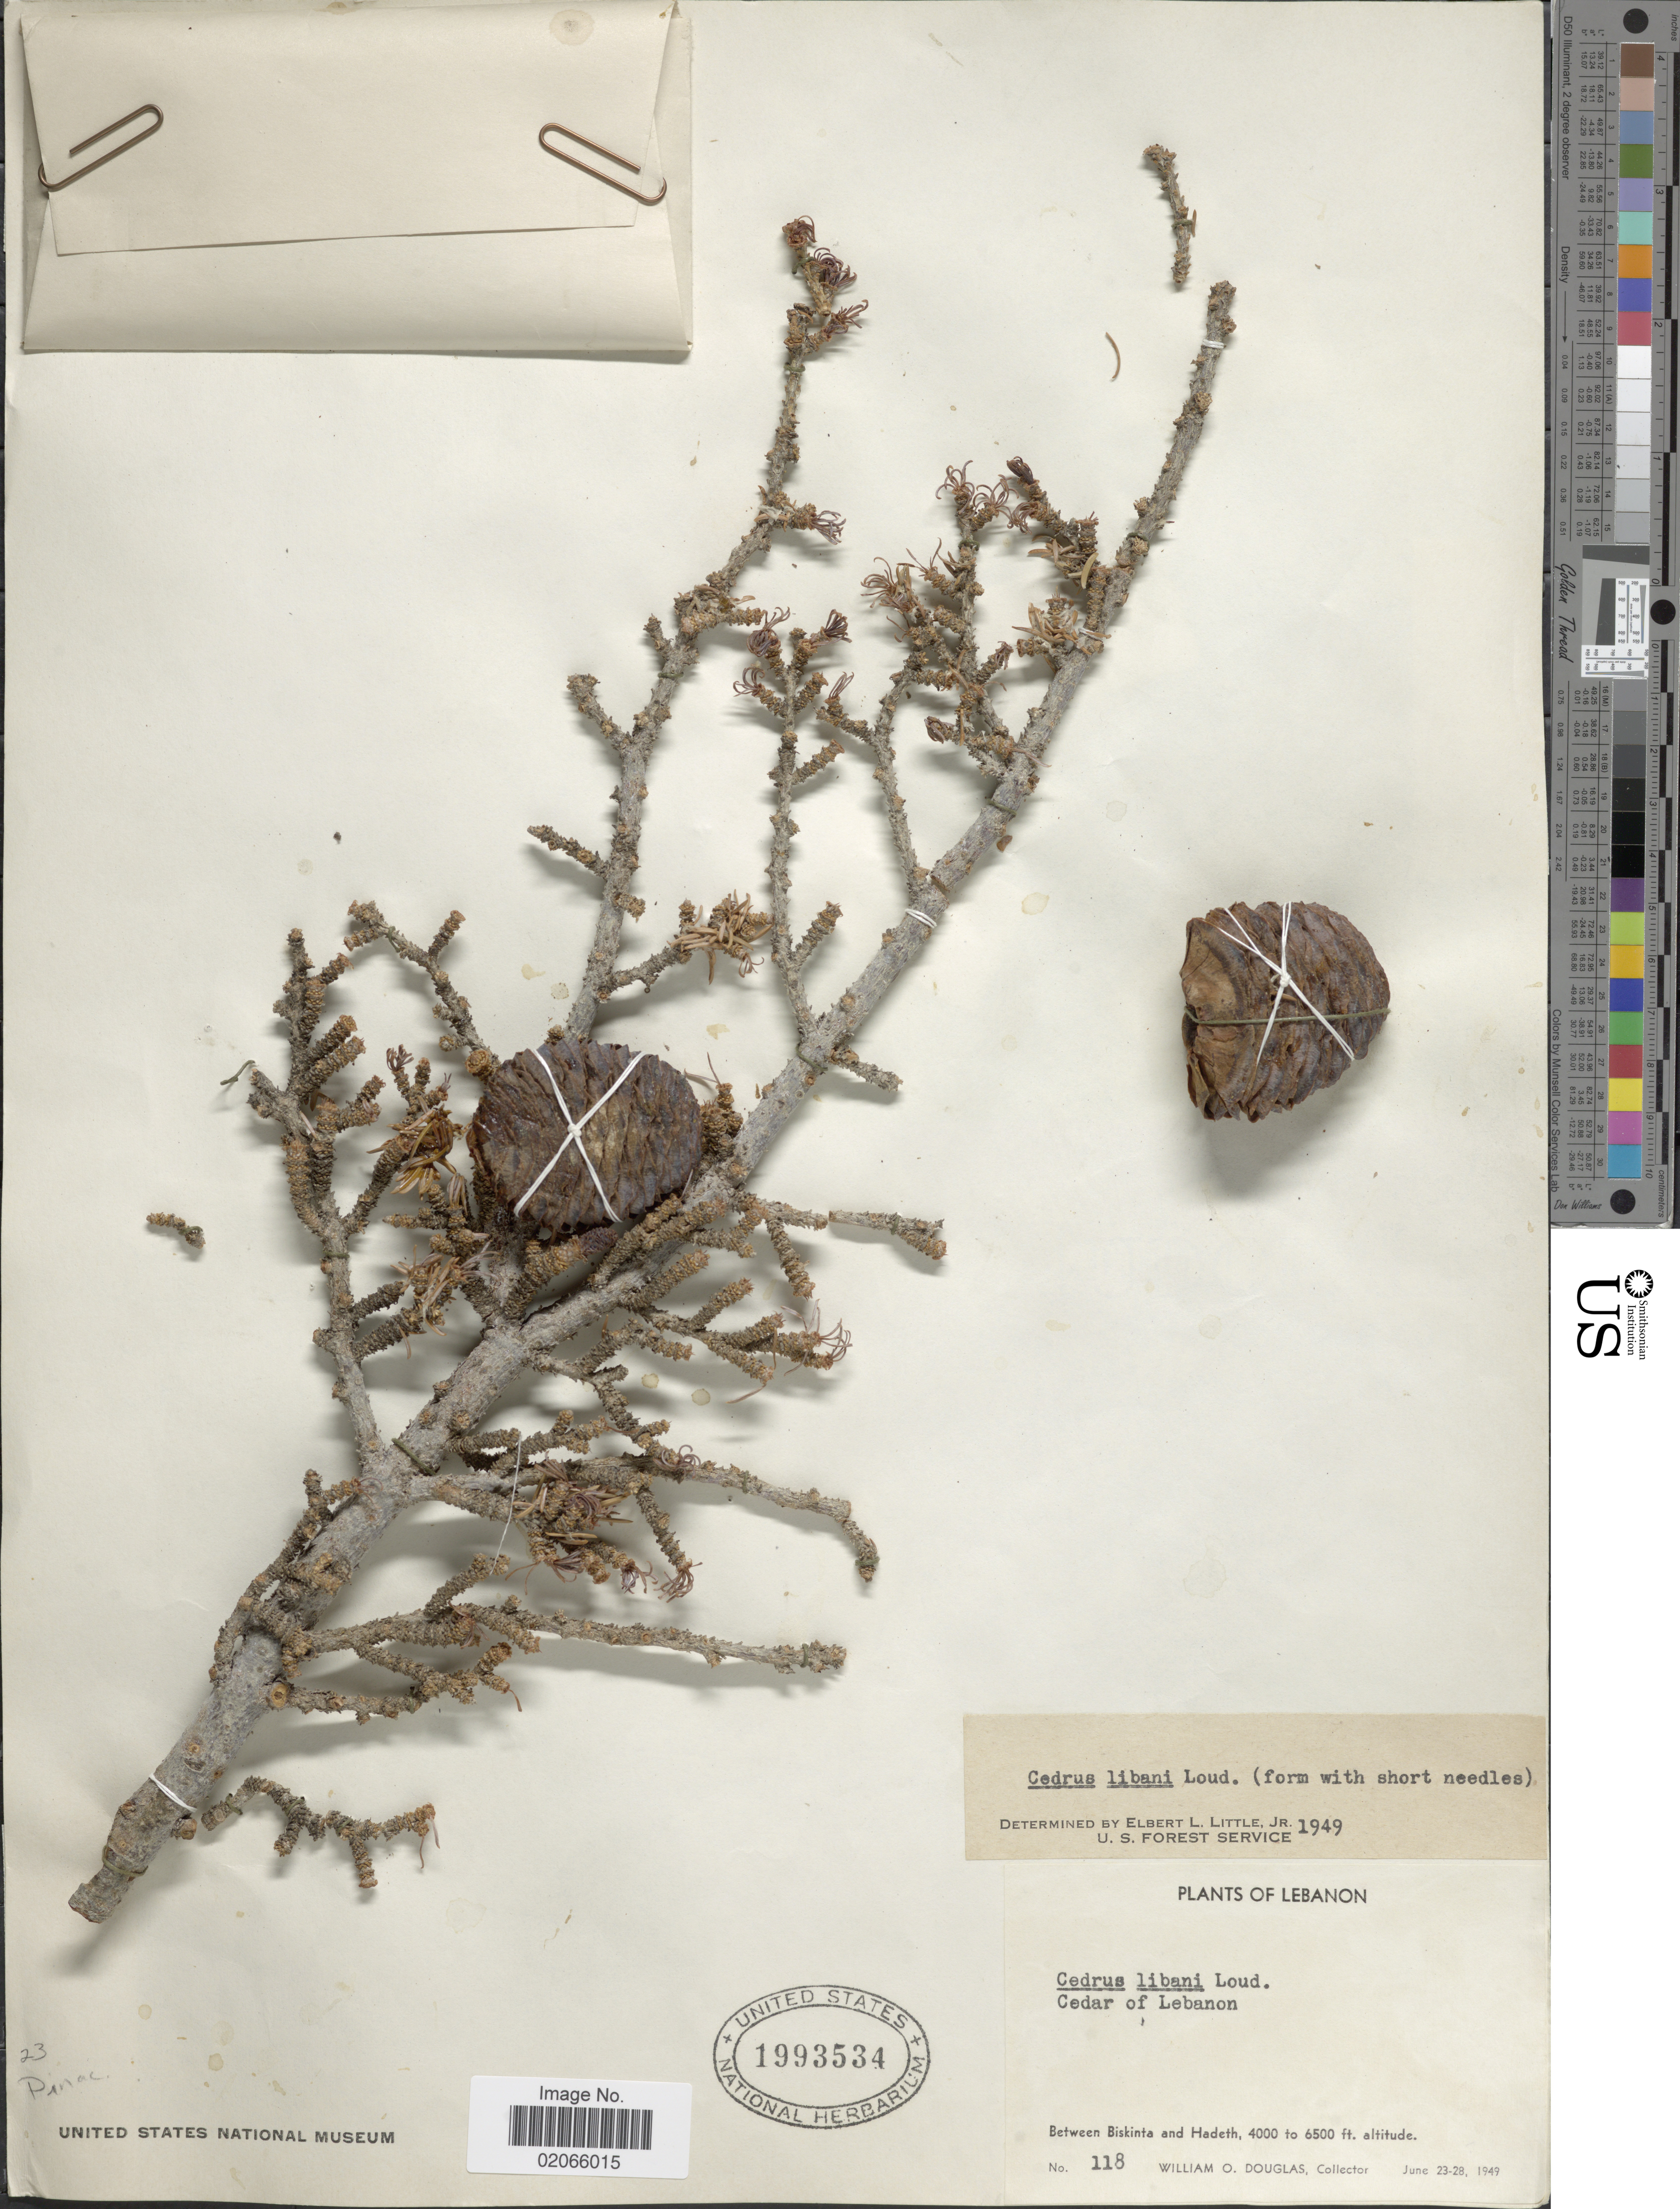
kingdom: Plantae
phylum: Tracheophyta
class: Pinopsida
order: Pinales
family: Pinaceae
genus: Cedrus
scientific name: Cedrus libani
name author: A. Rich.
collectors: W. Douglas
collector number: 118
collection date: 1949-06-23/1949-06-28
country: Lebanon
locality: Between Biskinta and Hadeth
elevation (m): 1219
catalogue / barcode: US 1993534